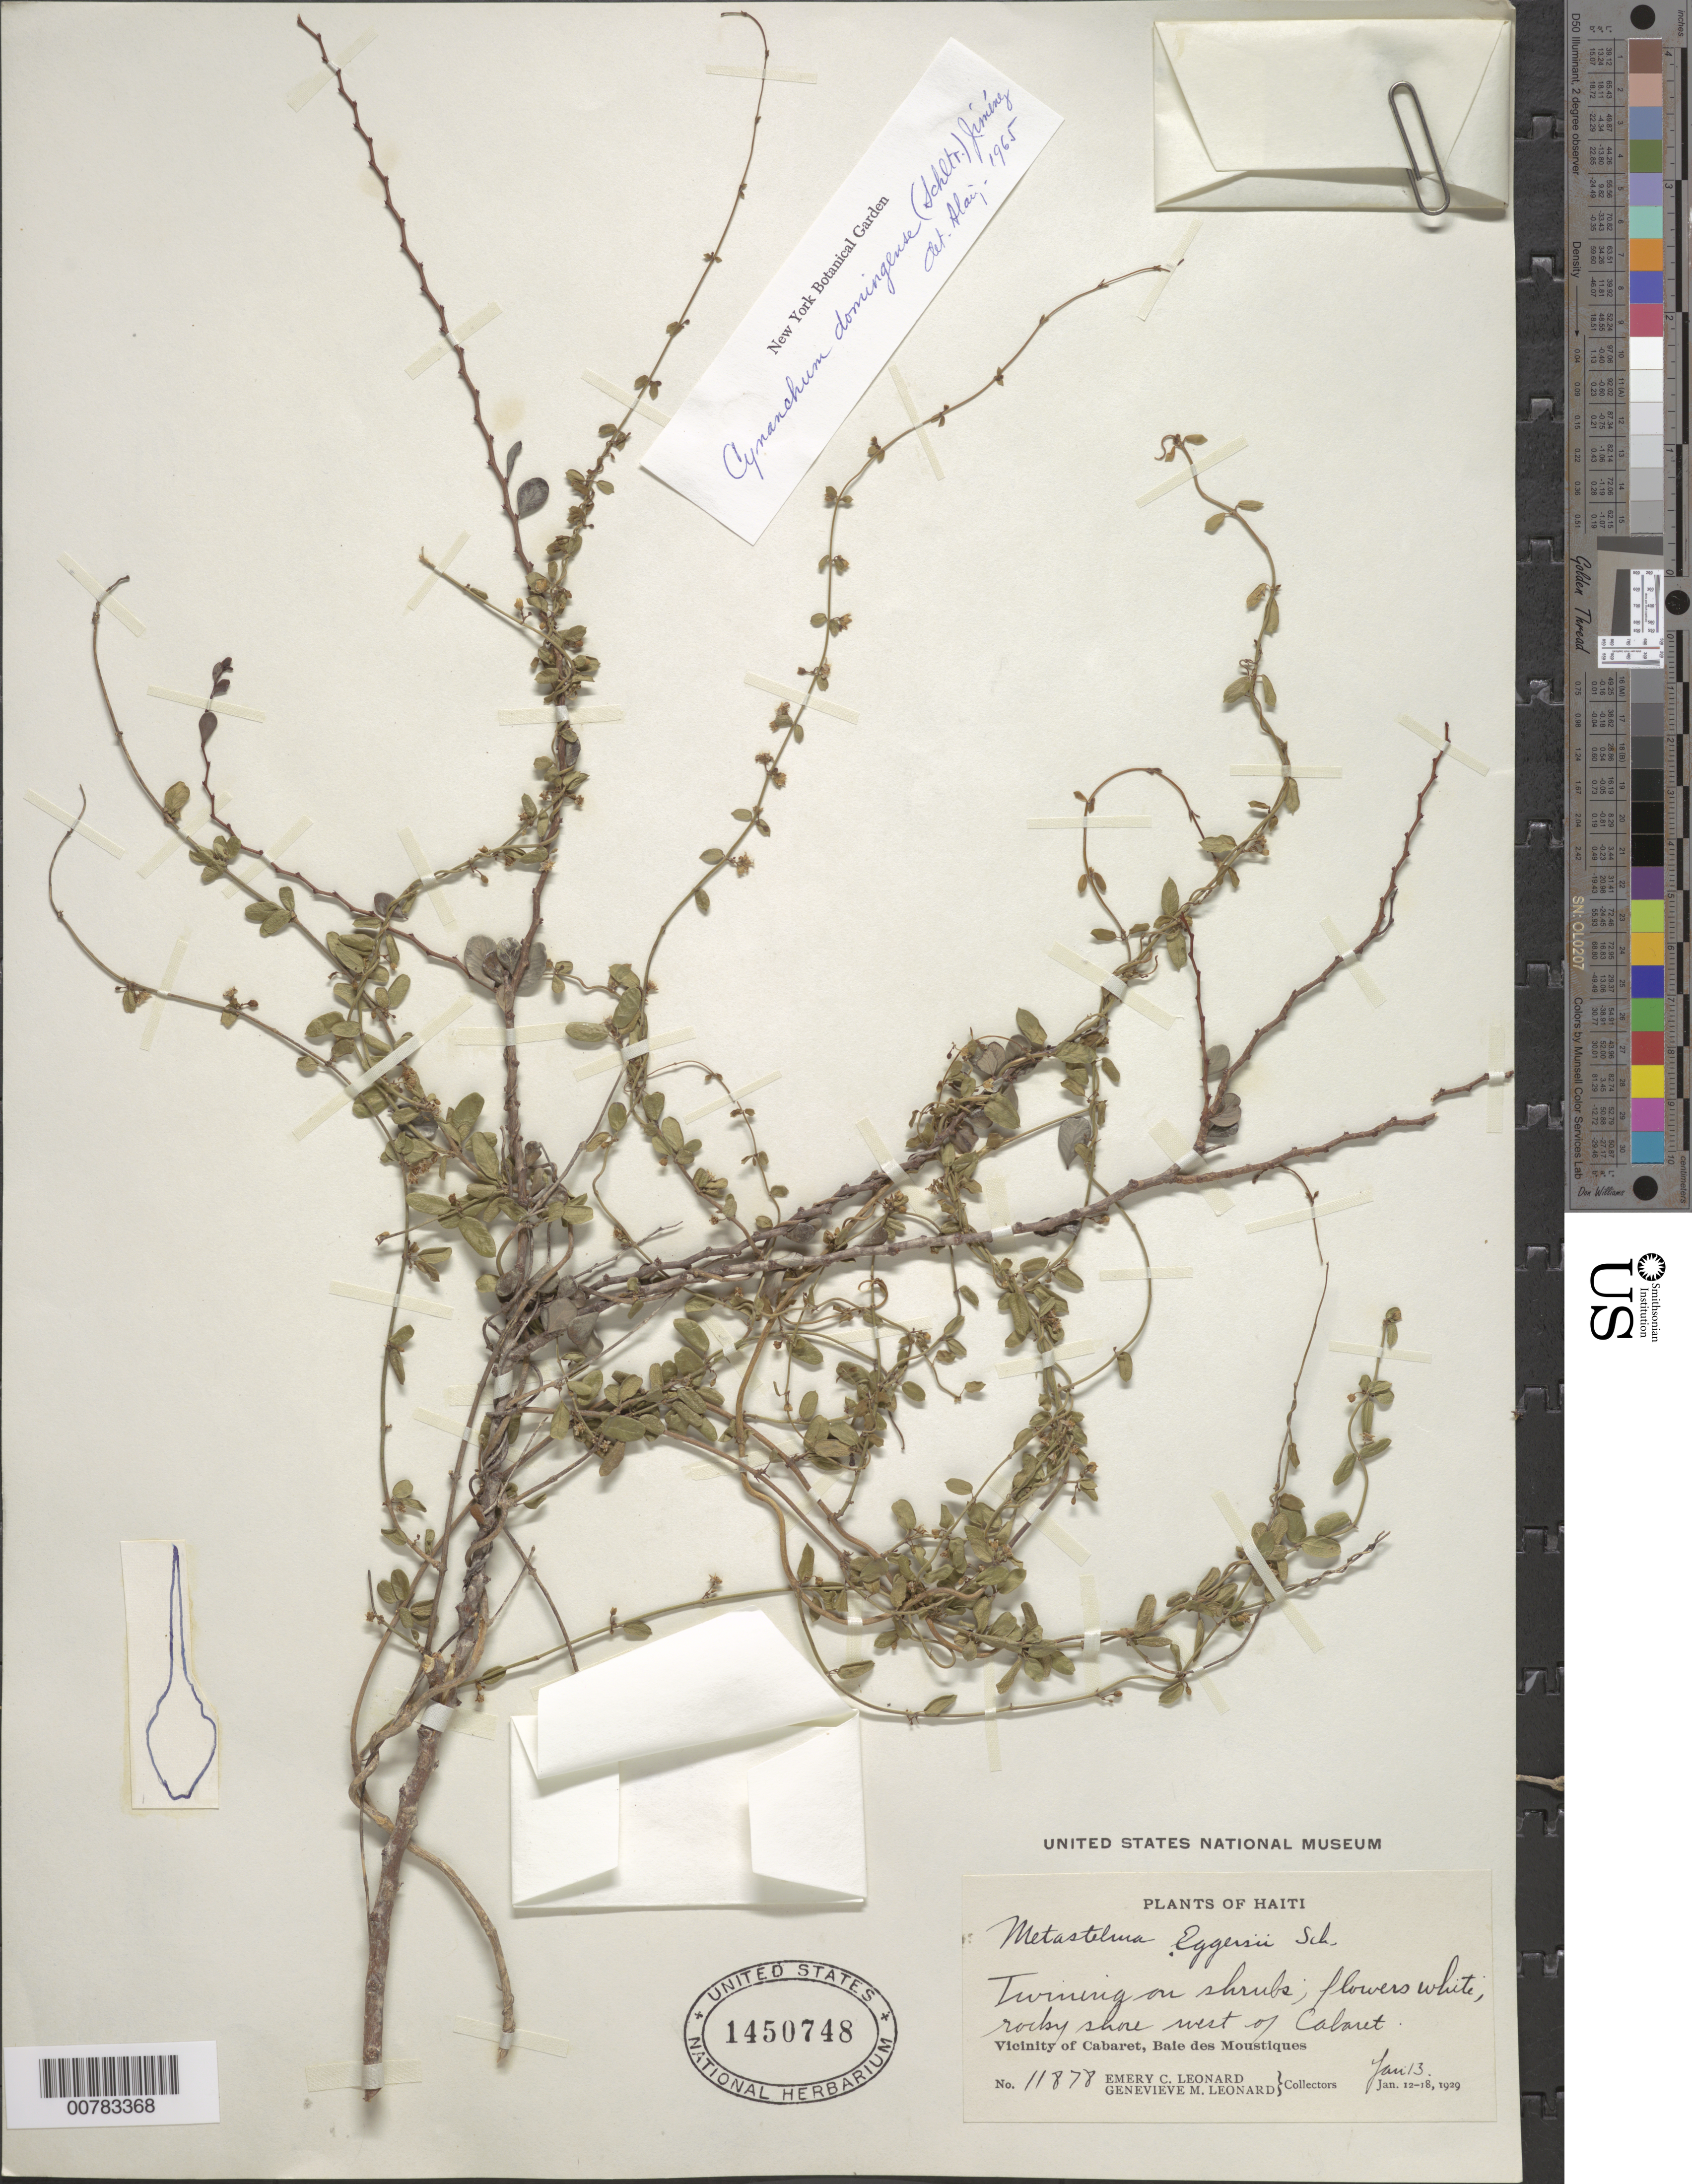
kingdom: Plantae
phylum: Tracheophyta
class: Magnoliopsida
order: Gentianales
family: Apocynaceae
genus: Metastelma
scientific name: Metastelma domingense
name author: Schltr.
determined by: Liogier, Alain H.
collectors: E. C. Leonard & G. M. Leonard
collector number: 11878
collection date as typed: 13 Jan 1929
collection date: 1929-01-13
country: Haiti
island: Hispaniola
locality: Baie des Moustique, vicinity of Cabaret, rocky shore west of Cabaret.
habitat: Rocky shore.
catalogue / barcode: US 1450748